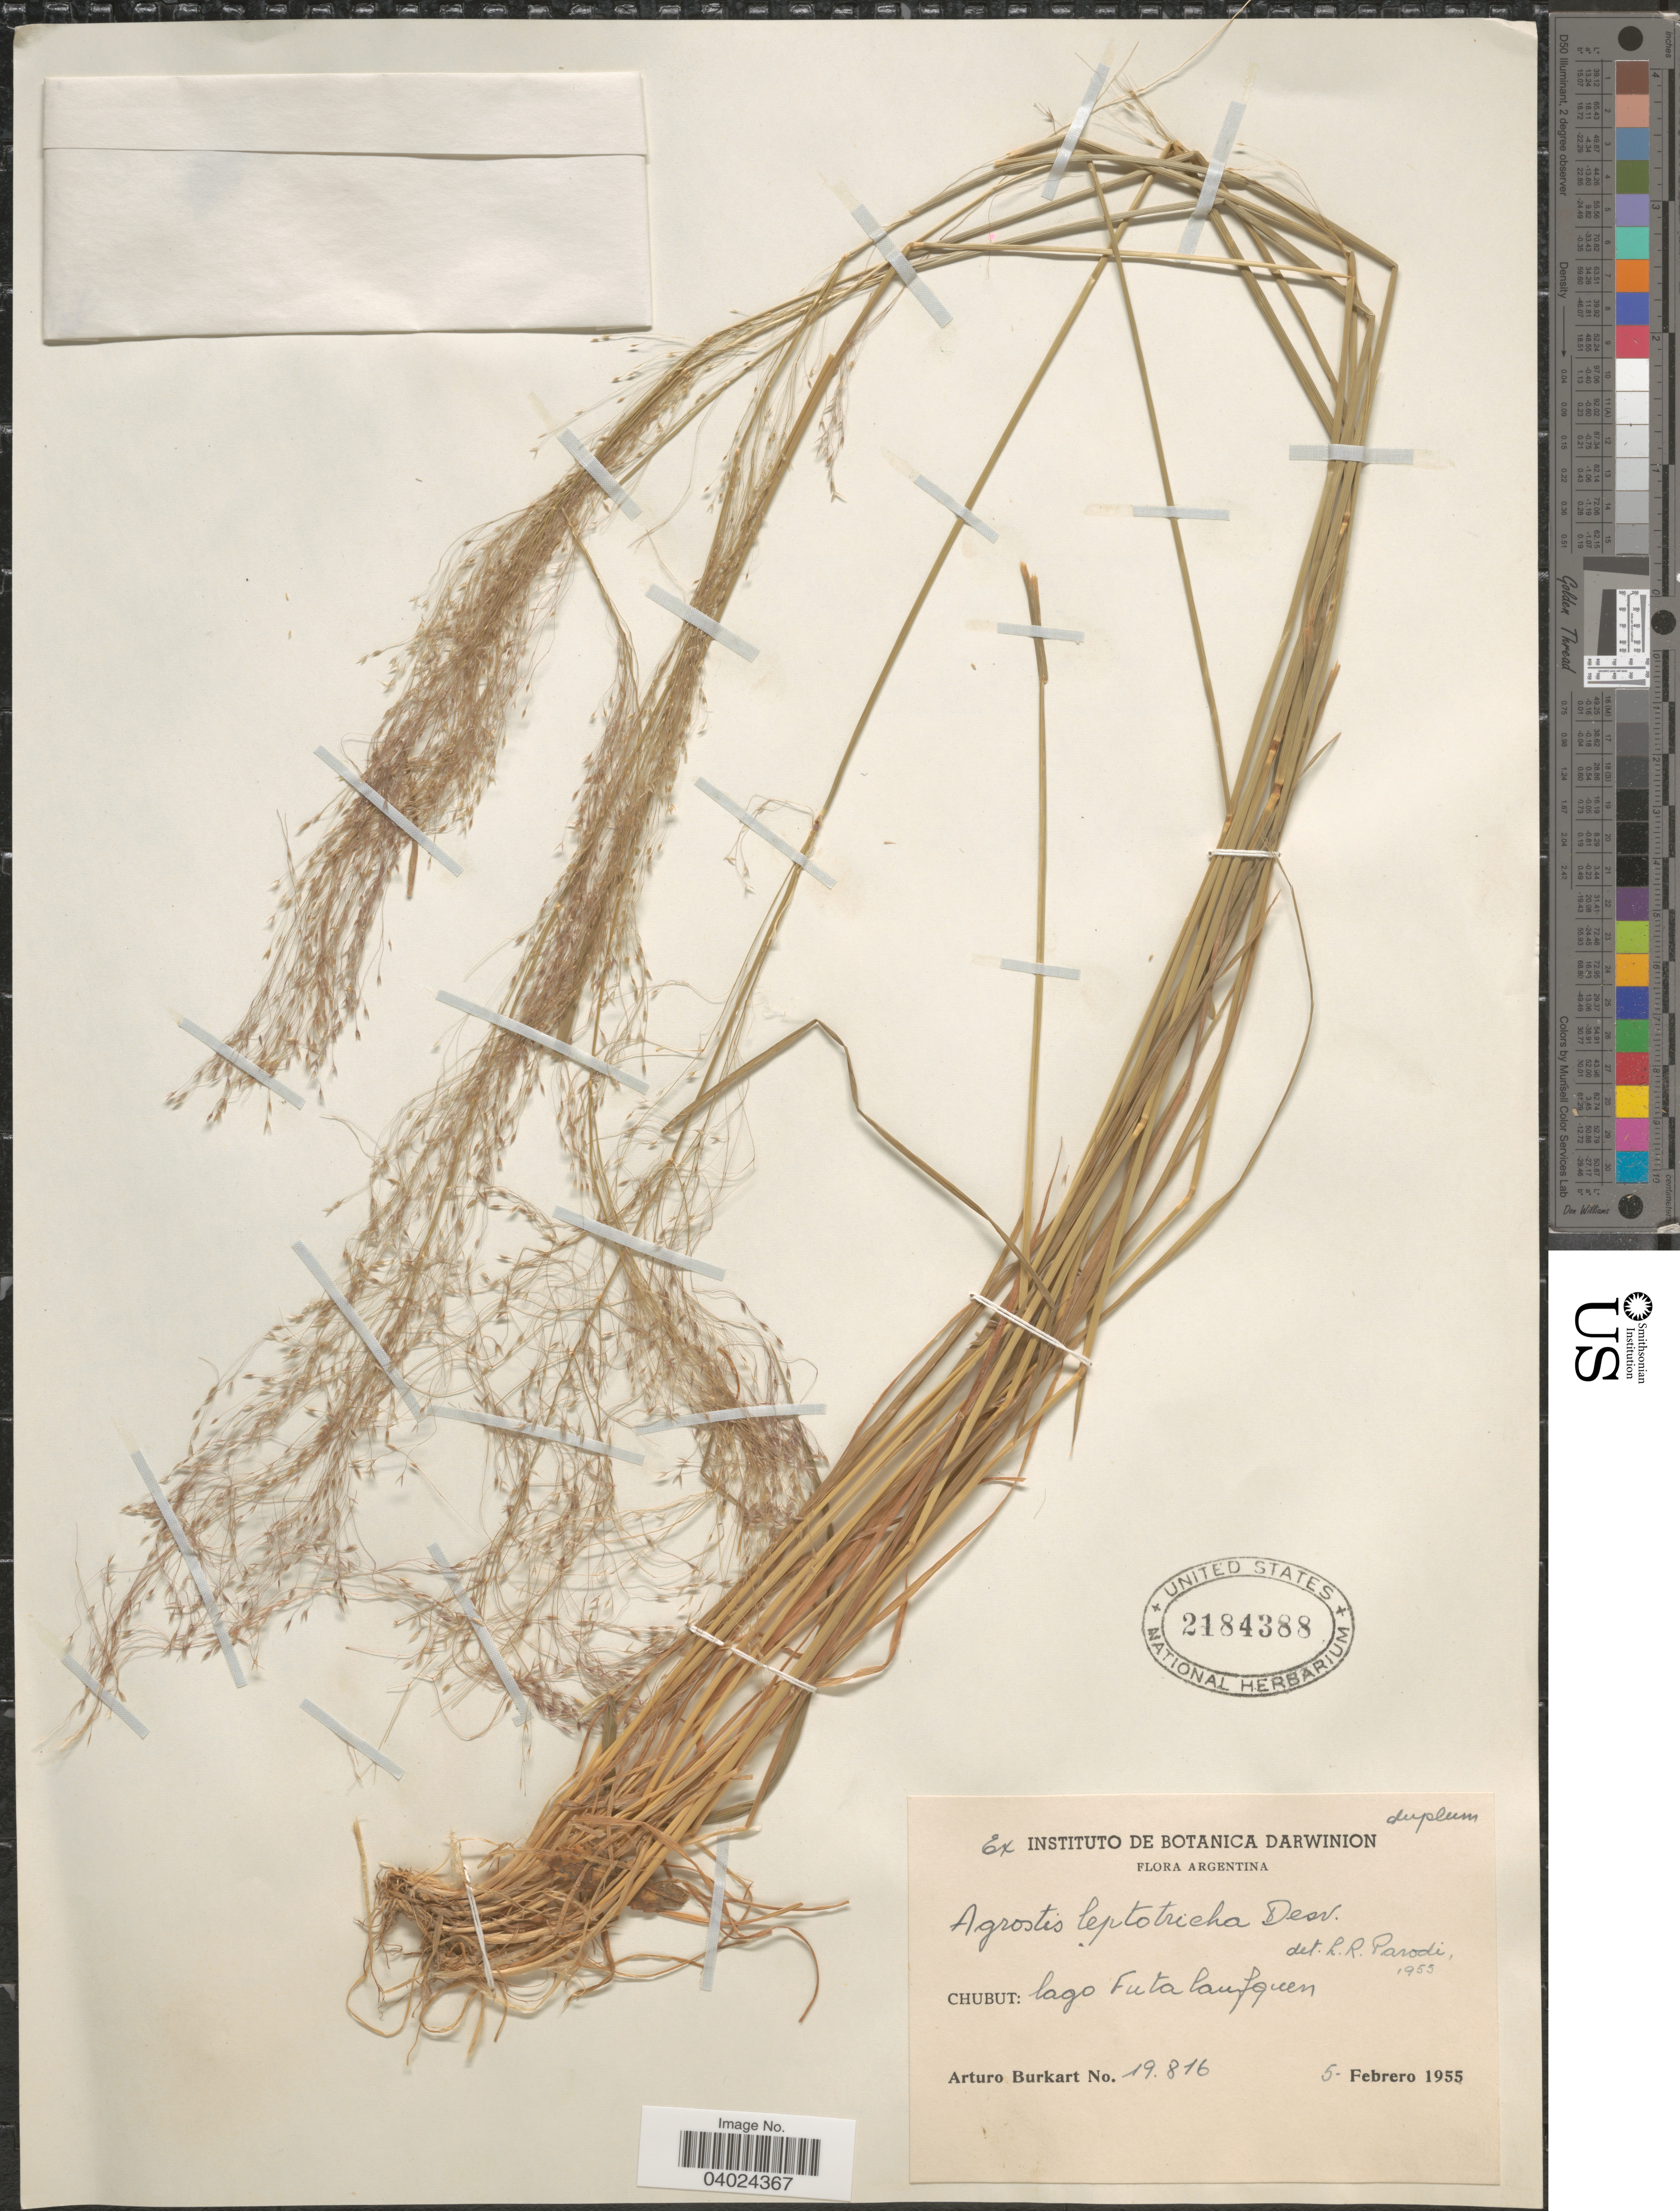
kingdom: Plantae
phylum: Tracheophyta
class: Liliopsida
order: Poales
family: Poaceae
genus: Agrostis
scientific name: Agrostis leptotricha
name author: É. Desv.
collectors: A. E. Burkart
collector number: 19816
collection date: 1955-02-05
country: Argentina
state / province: Chubut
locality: Lago Futalaufquen.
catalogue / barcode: US 2184388